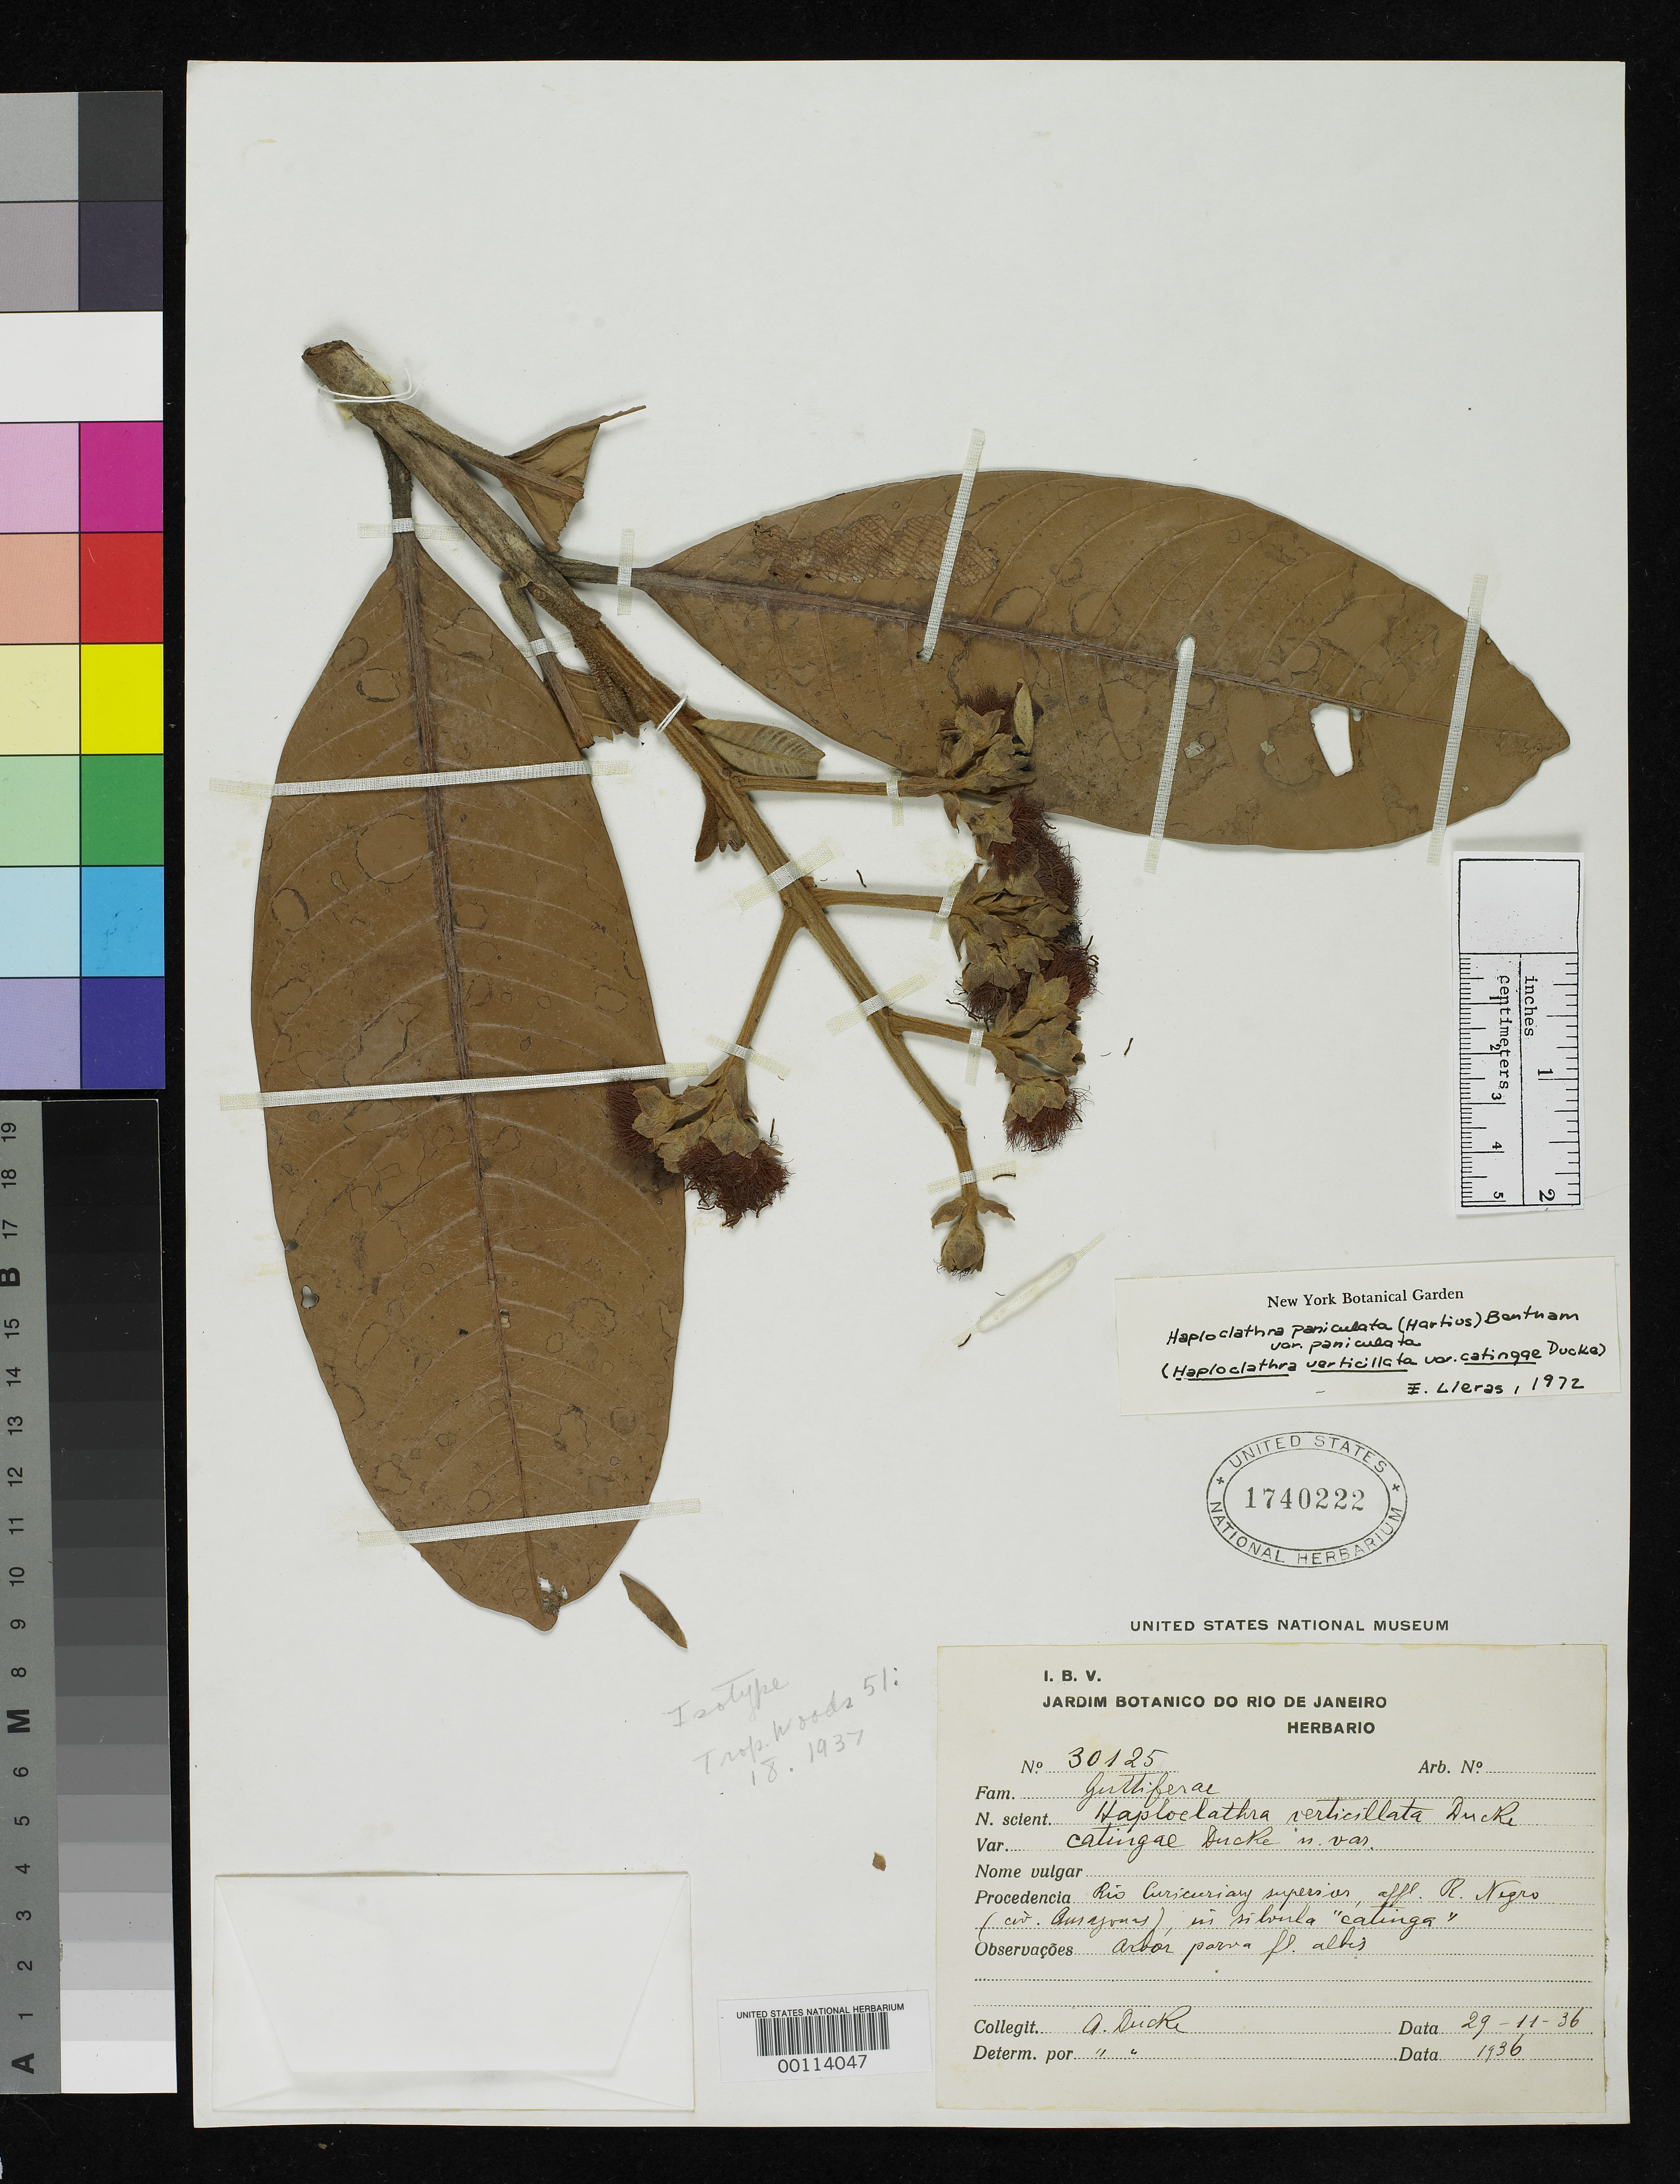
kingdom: Plantae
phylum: Tracheophyta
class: Magnoliopsida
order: Malpighiales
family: Calophyllaceae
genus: Haploclathra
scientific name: Haploclathra verticillata var. catingae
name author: Ducke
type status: Isotype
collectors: A. Ducke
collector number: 30125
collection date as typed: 29 Nov 1936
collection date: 1936-11-29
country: Brazil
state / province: Amazonas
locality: Rio Curicuriary.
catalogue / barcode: US 1740222